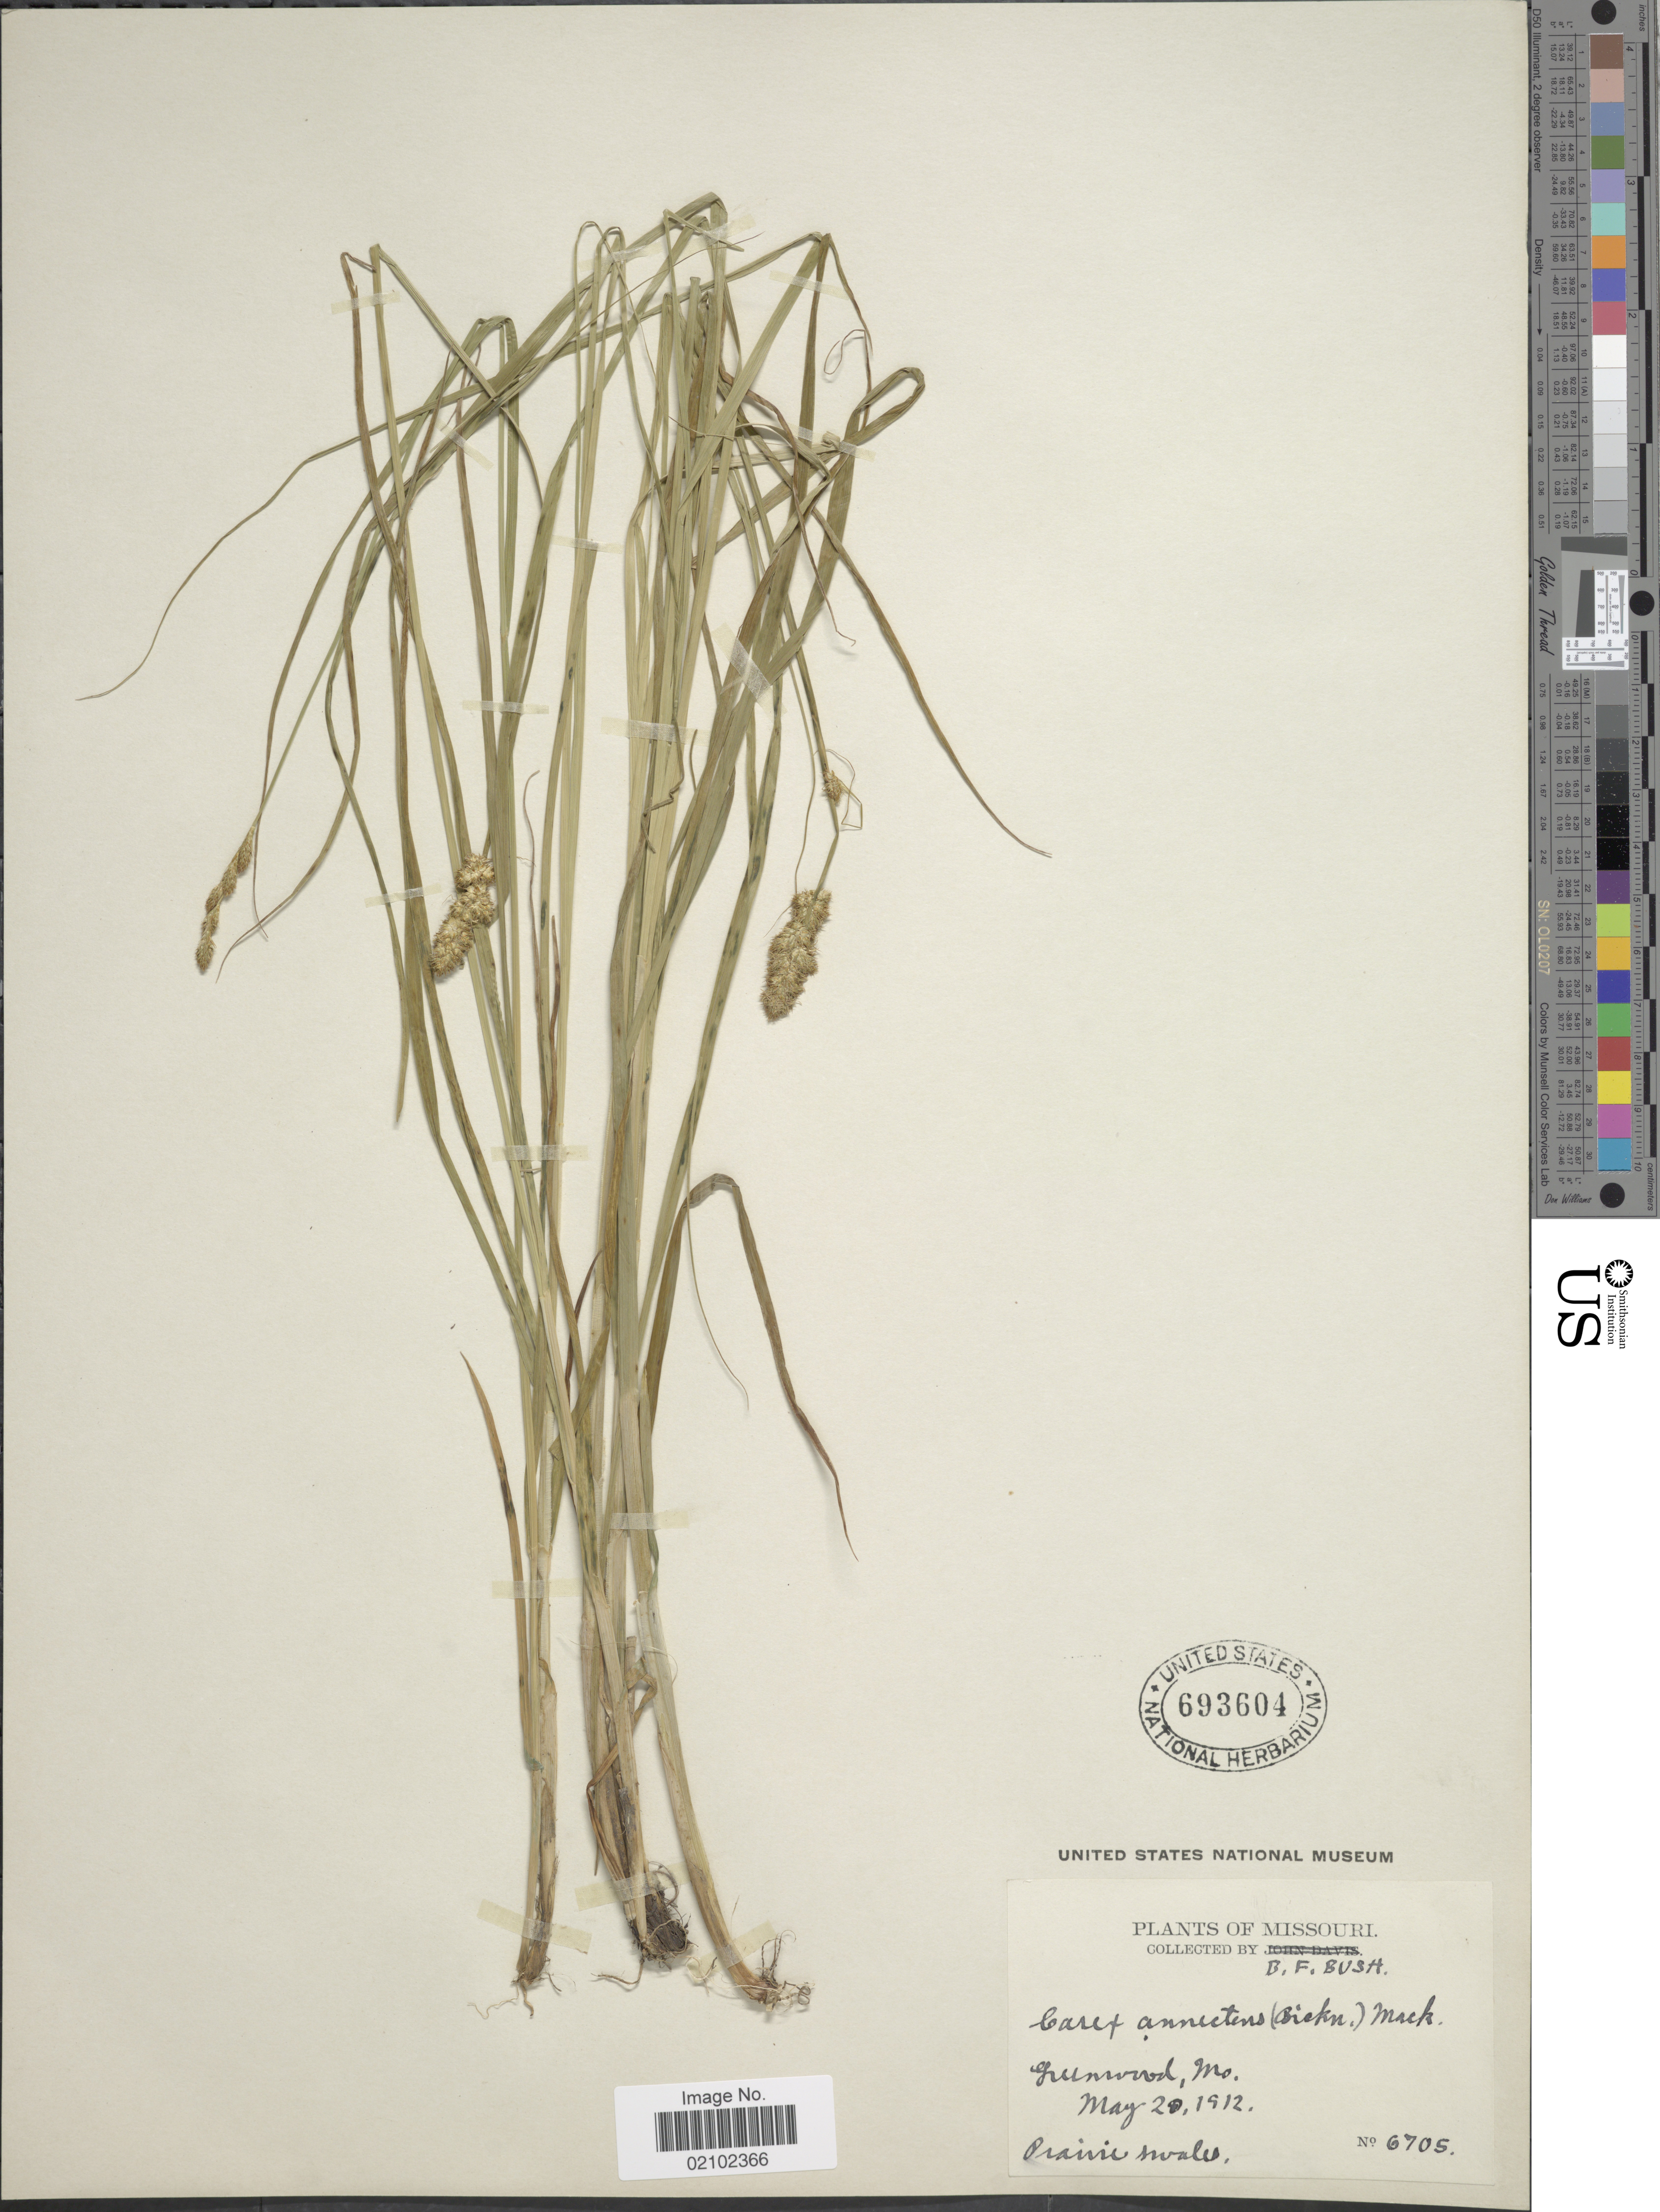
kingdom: Plantae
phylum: Tracheophyta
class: Liliopsida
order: Poales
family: Cyperaceae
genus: Carex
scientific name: Carex annectens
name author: (E.P. Bicknell) E.P. Bicknell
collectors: B. F. Bush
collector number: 6705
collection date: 1912-05-20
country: United States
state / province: Missouri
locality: Greenwood. Mo.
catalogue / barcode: US 693604